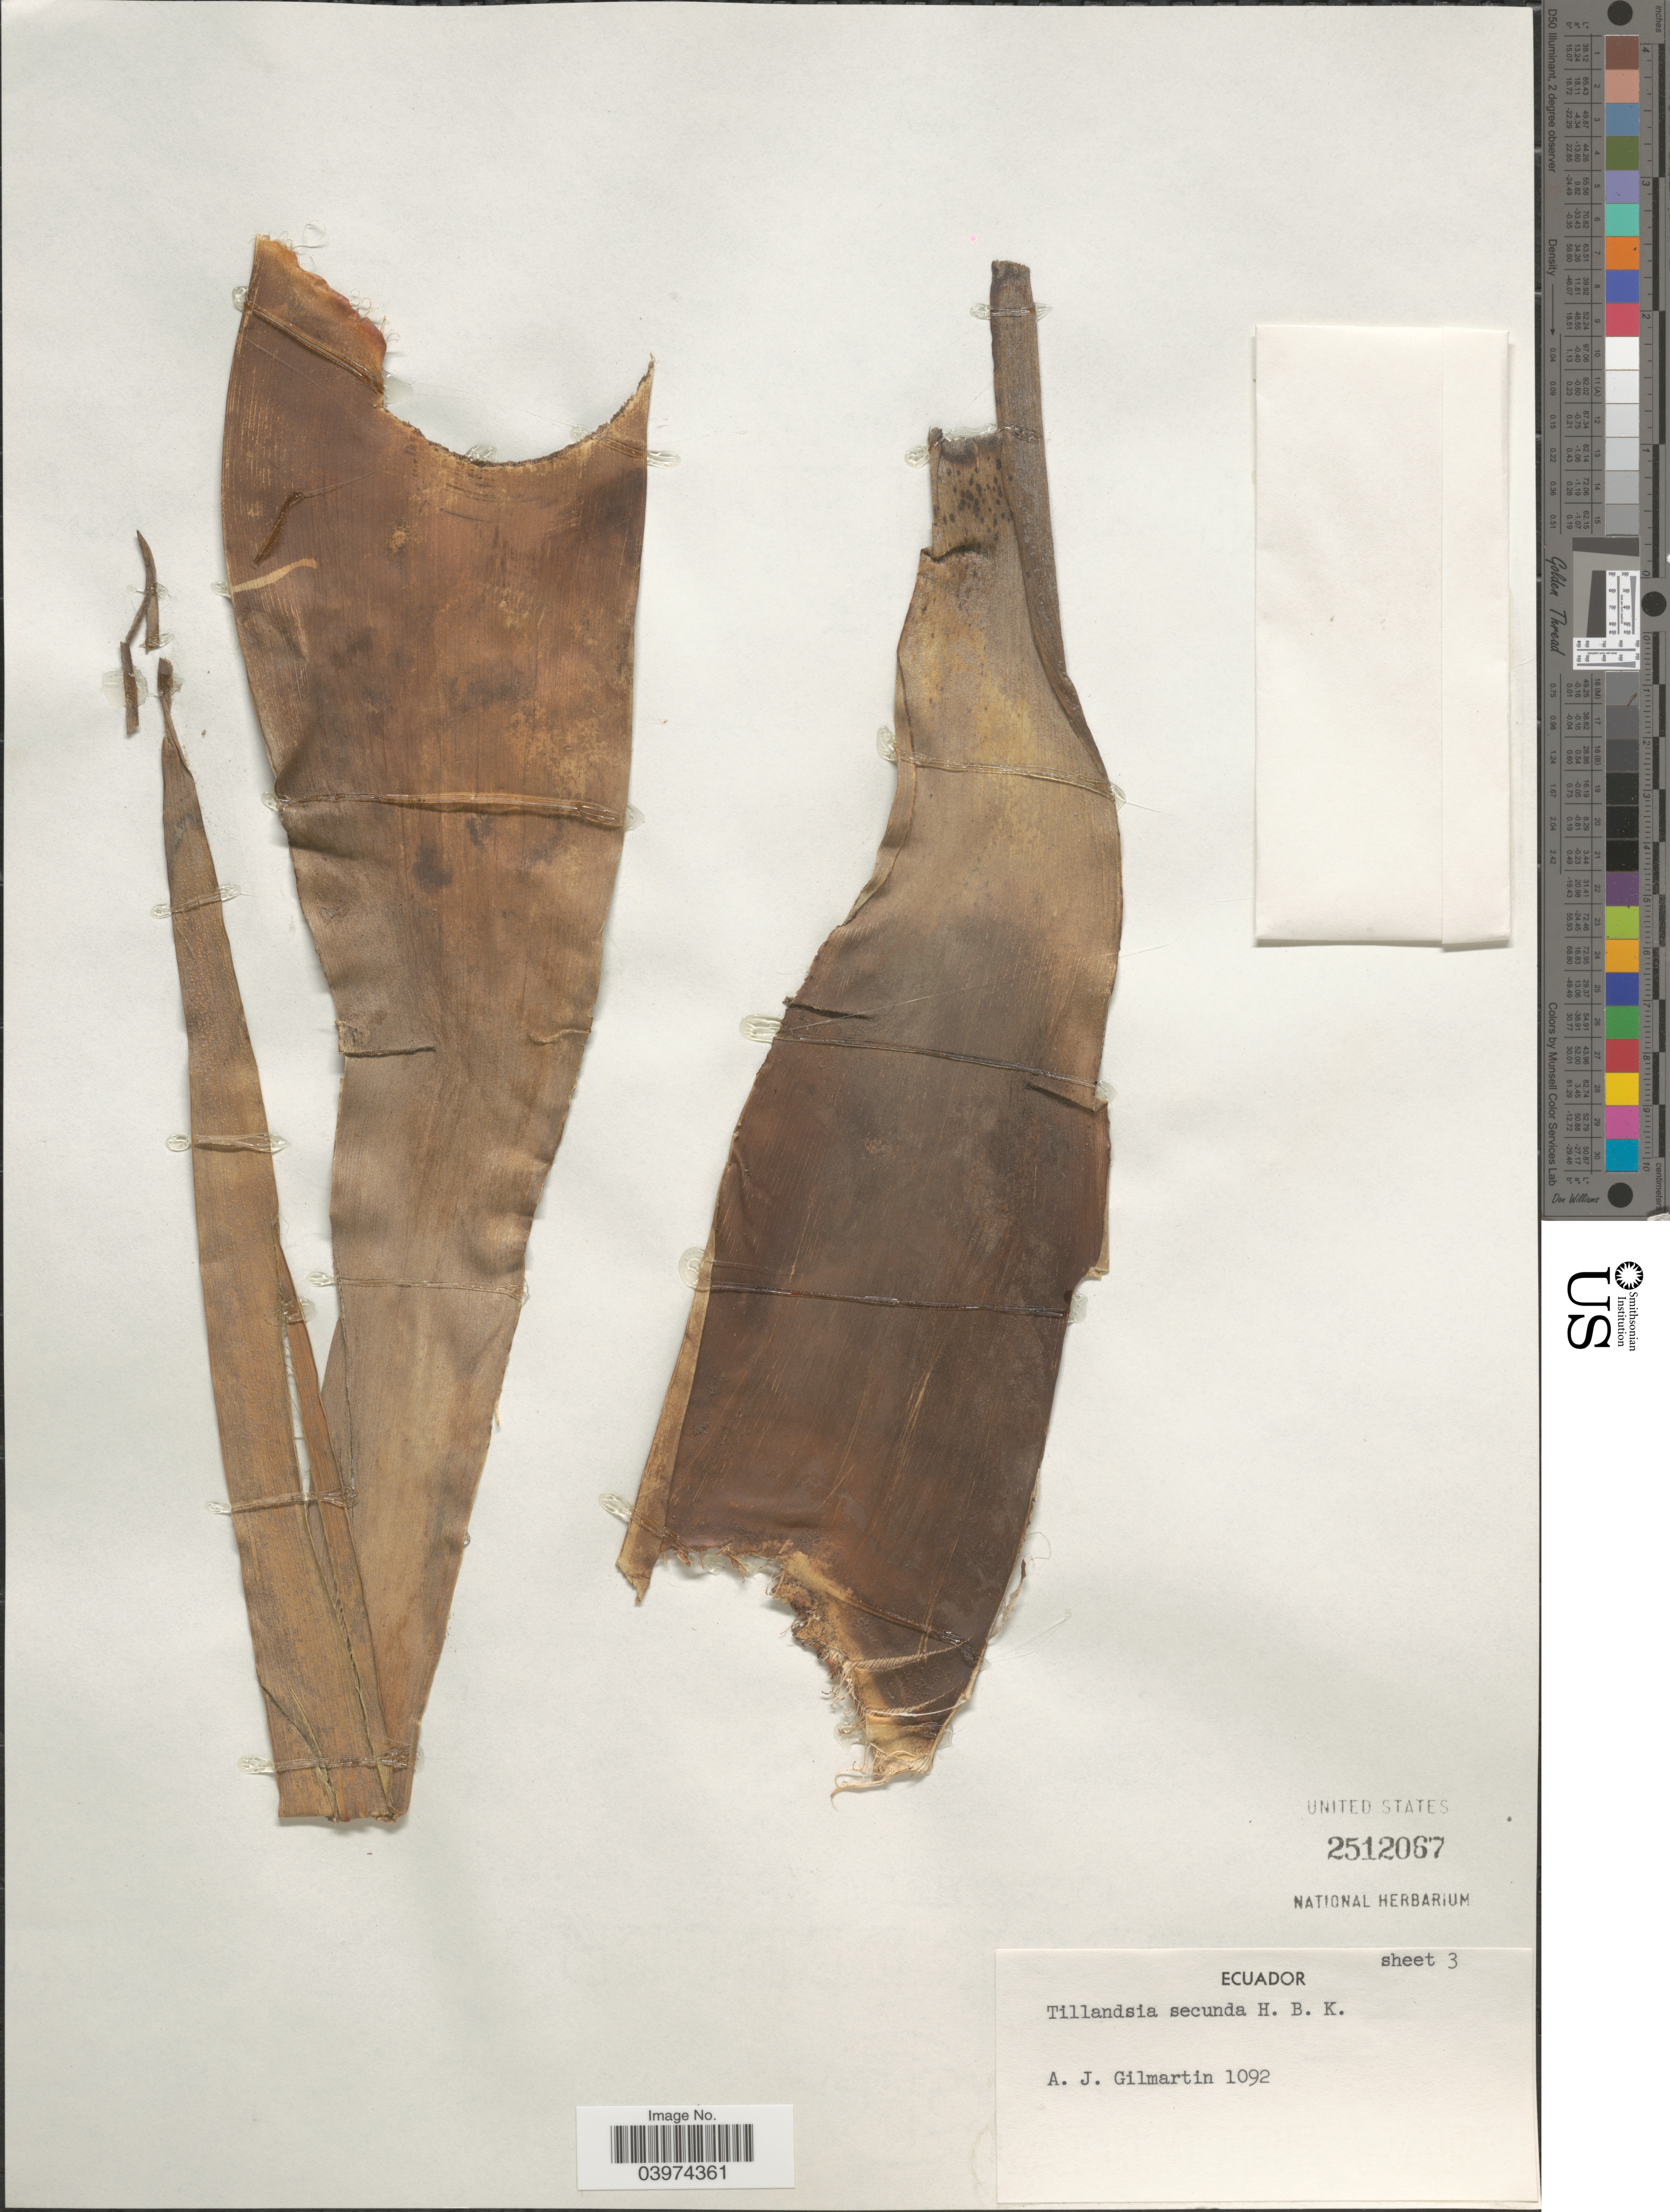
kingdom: Plantae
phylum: Tracheophyta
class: Liliopsida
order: Poales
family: Bromeliaceae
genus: Tillandsia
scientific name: Tillandsia secunda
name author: Kunth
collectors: A. J. Gilmartin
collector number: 1092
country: Ecuador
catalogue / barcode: US 2512067